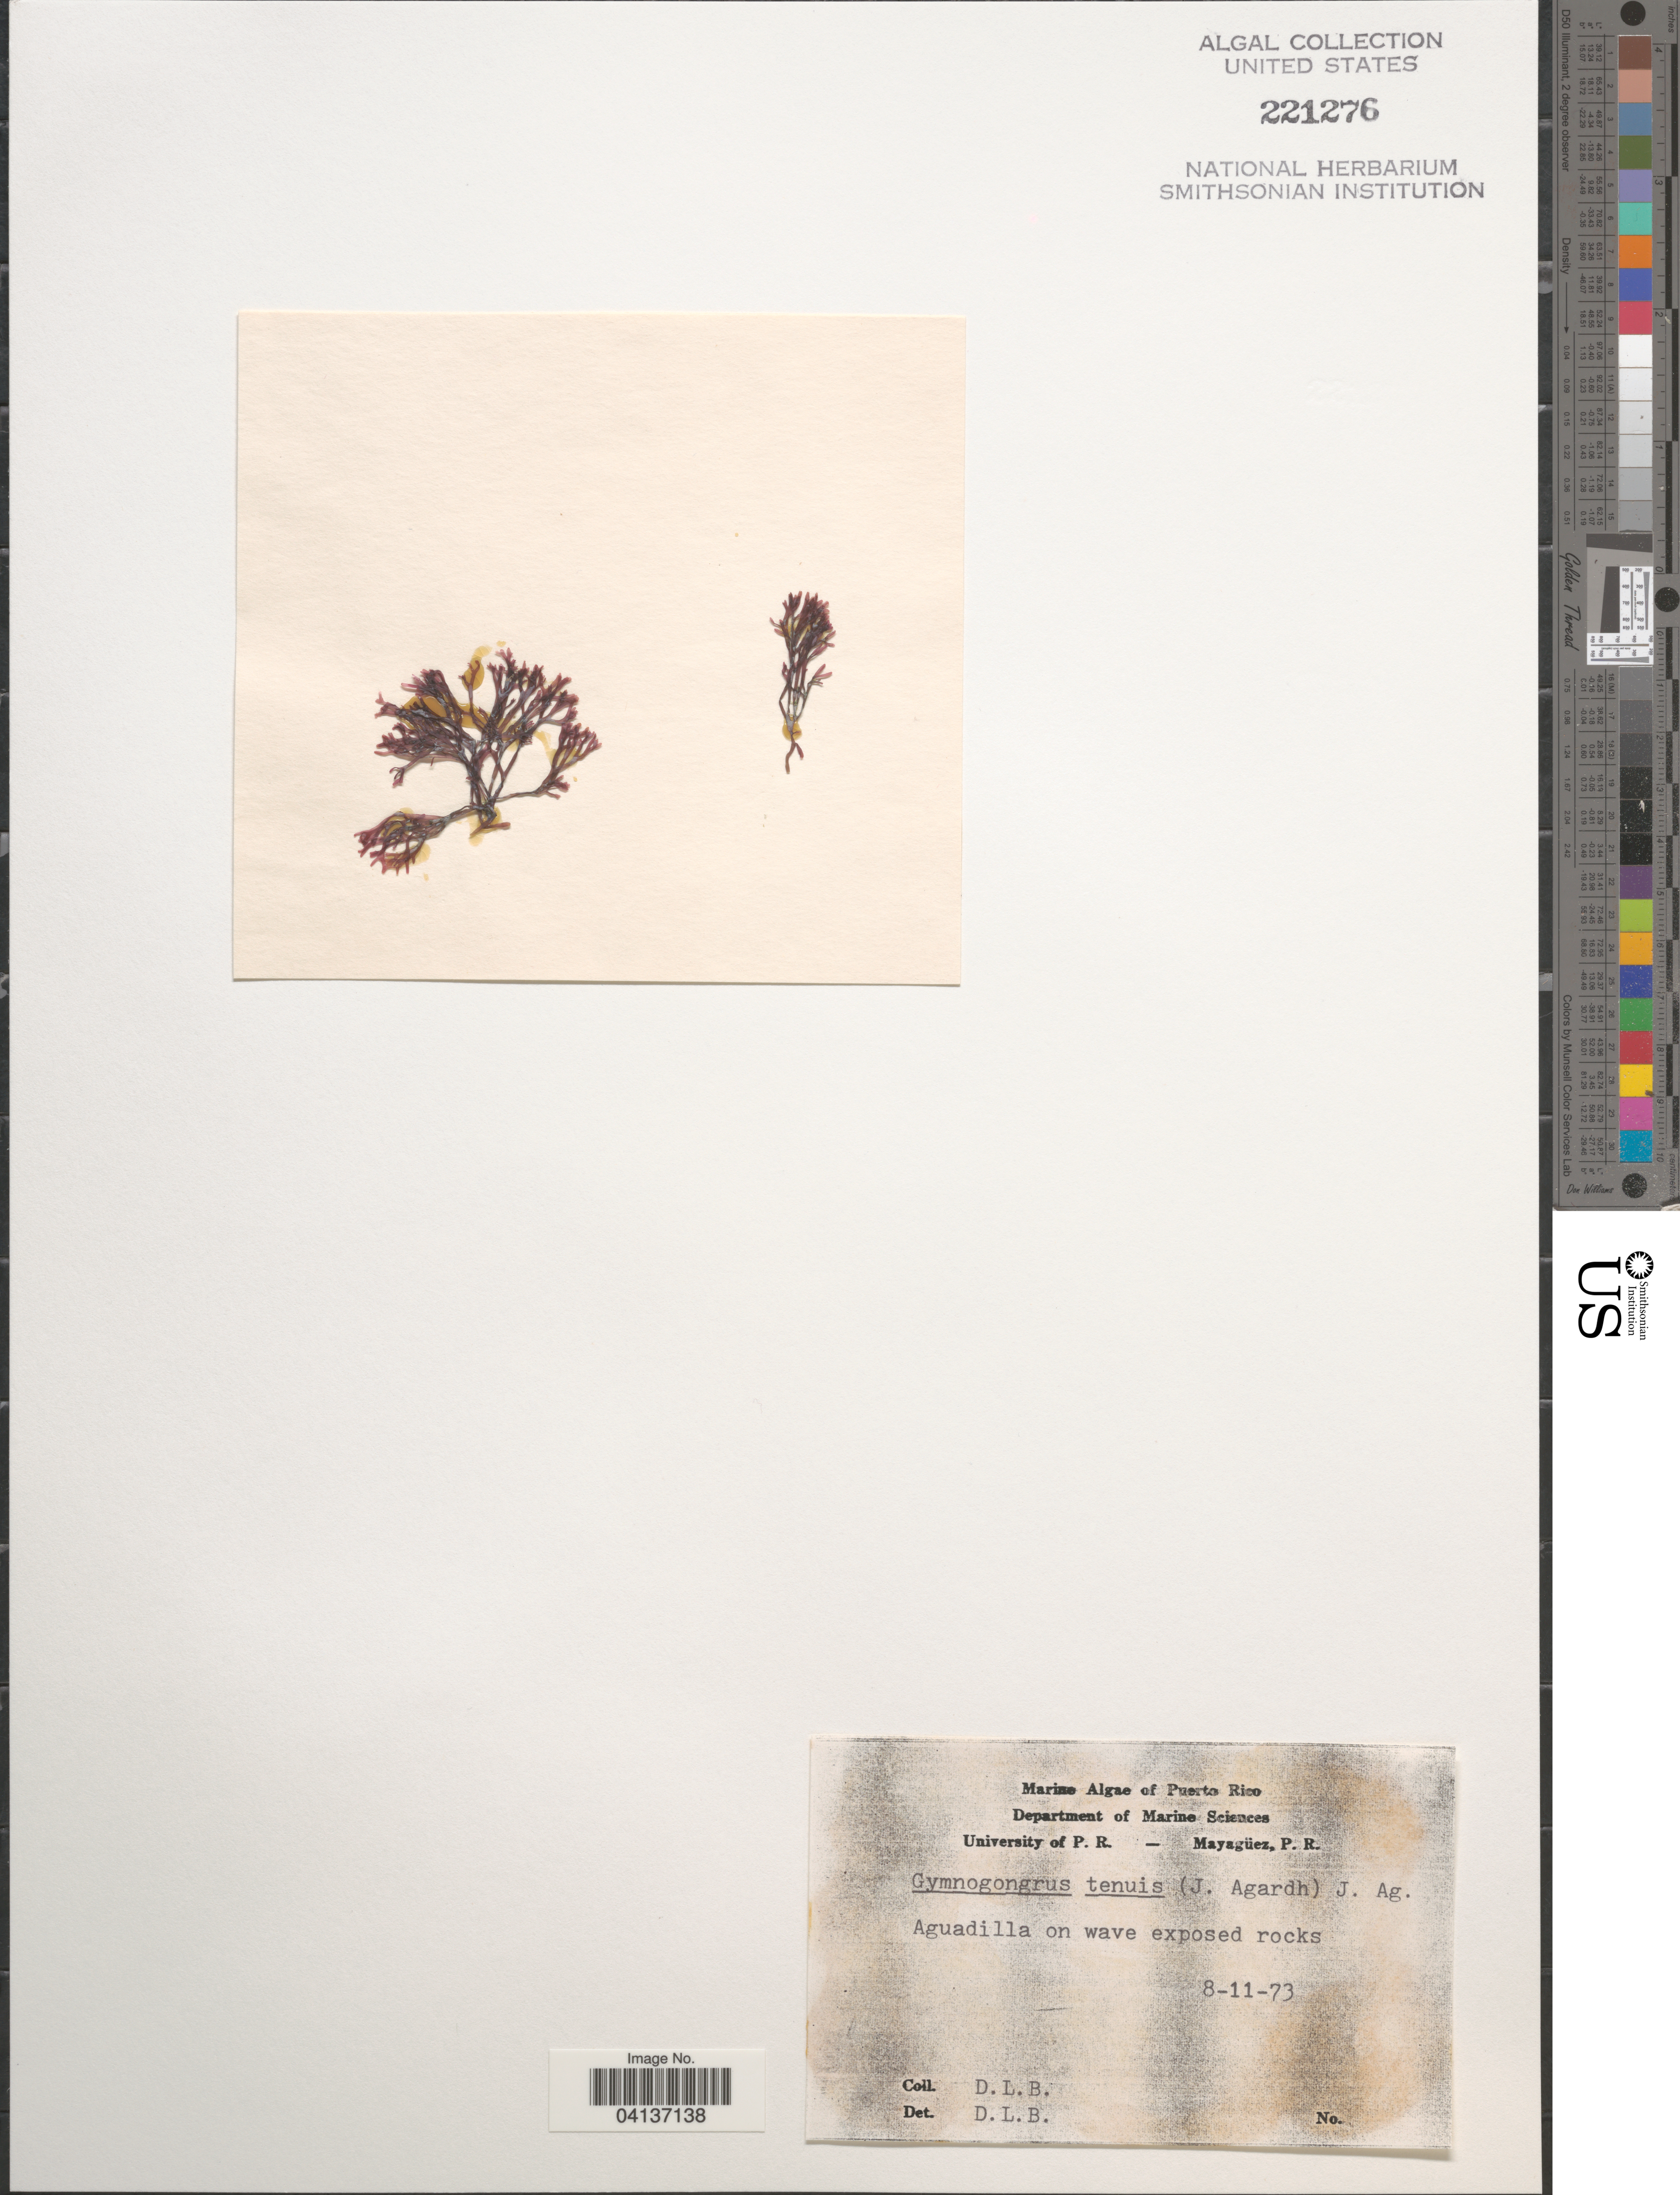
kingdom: Plantae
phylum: Rhodophyta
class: Florideophyceae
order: Gigartinales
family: Phyllophoraceae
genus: Gymnogongrus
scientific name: Gymnogongrus tenuis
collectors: D. L. B.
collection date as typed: Transcribed d/m/y: 8/11/73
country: Puerto Rico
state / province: Aguadilla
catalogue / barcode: US 221276